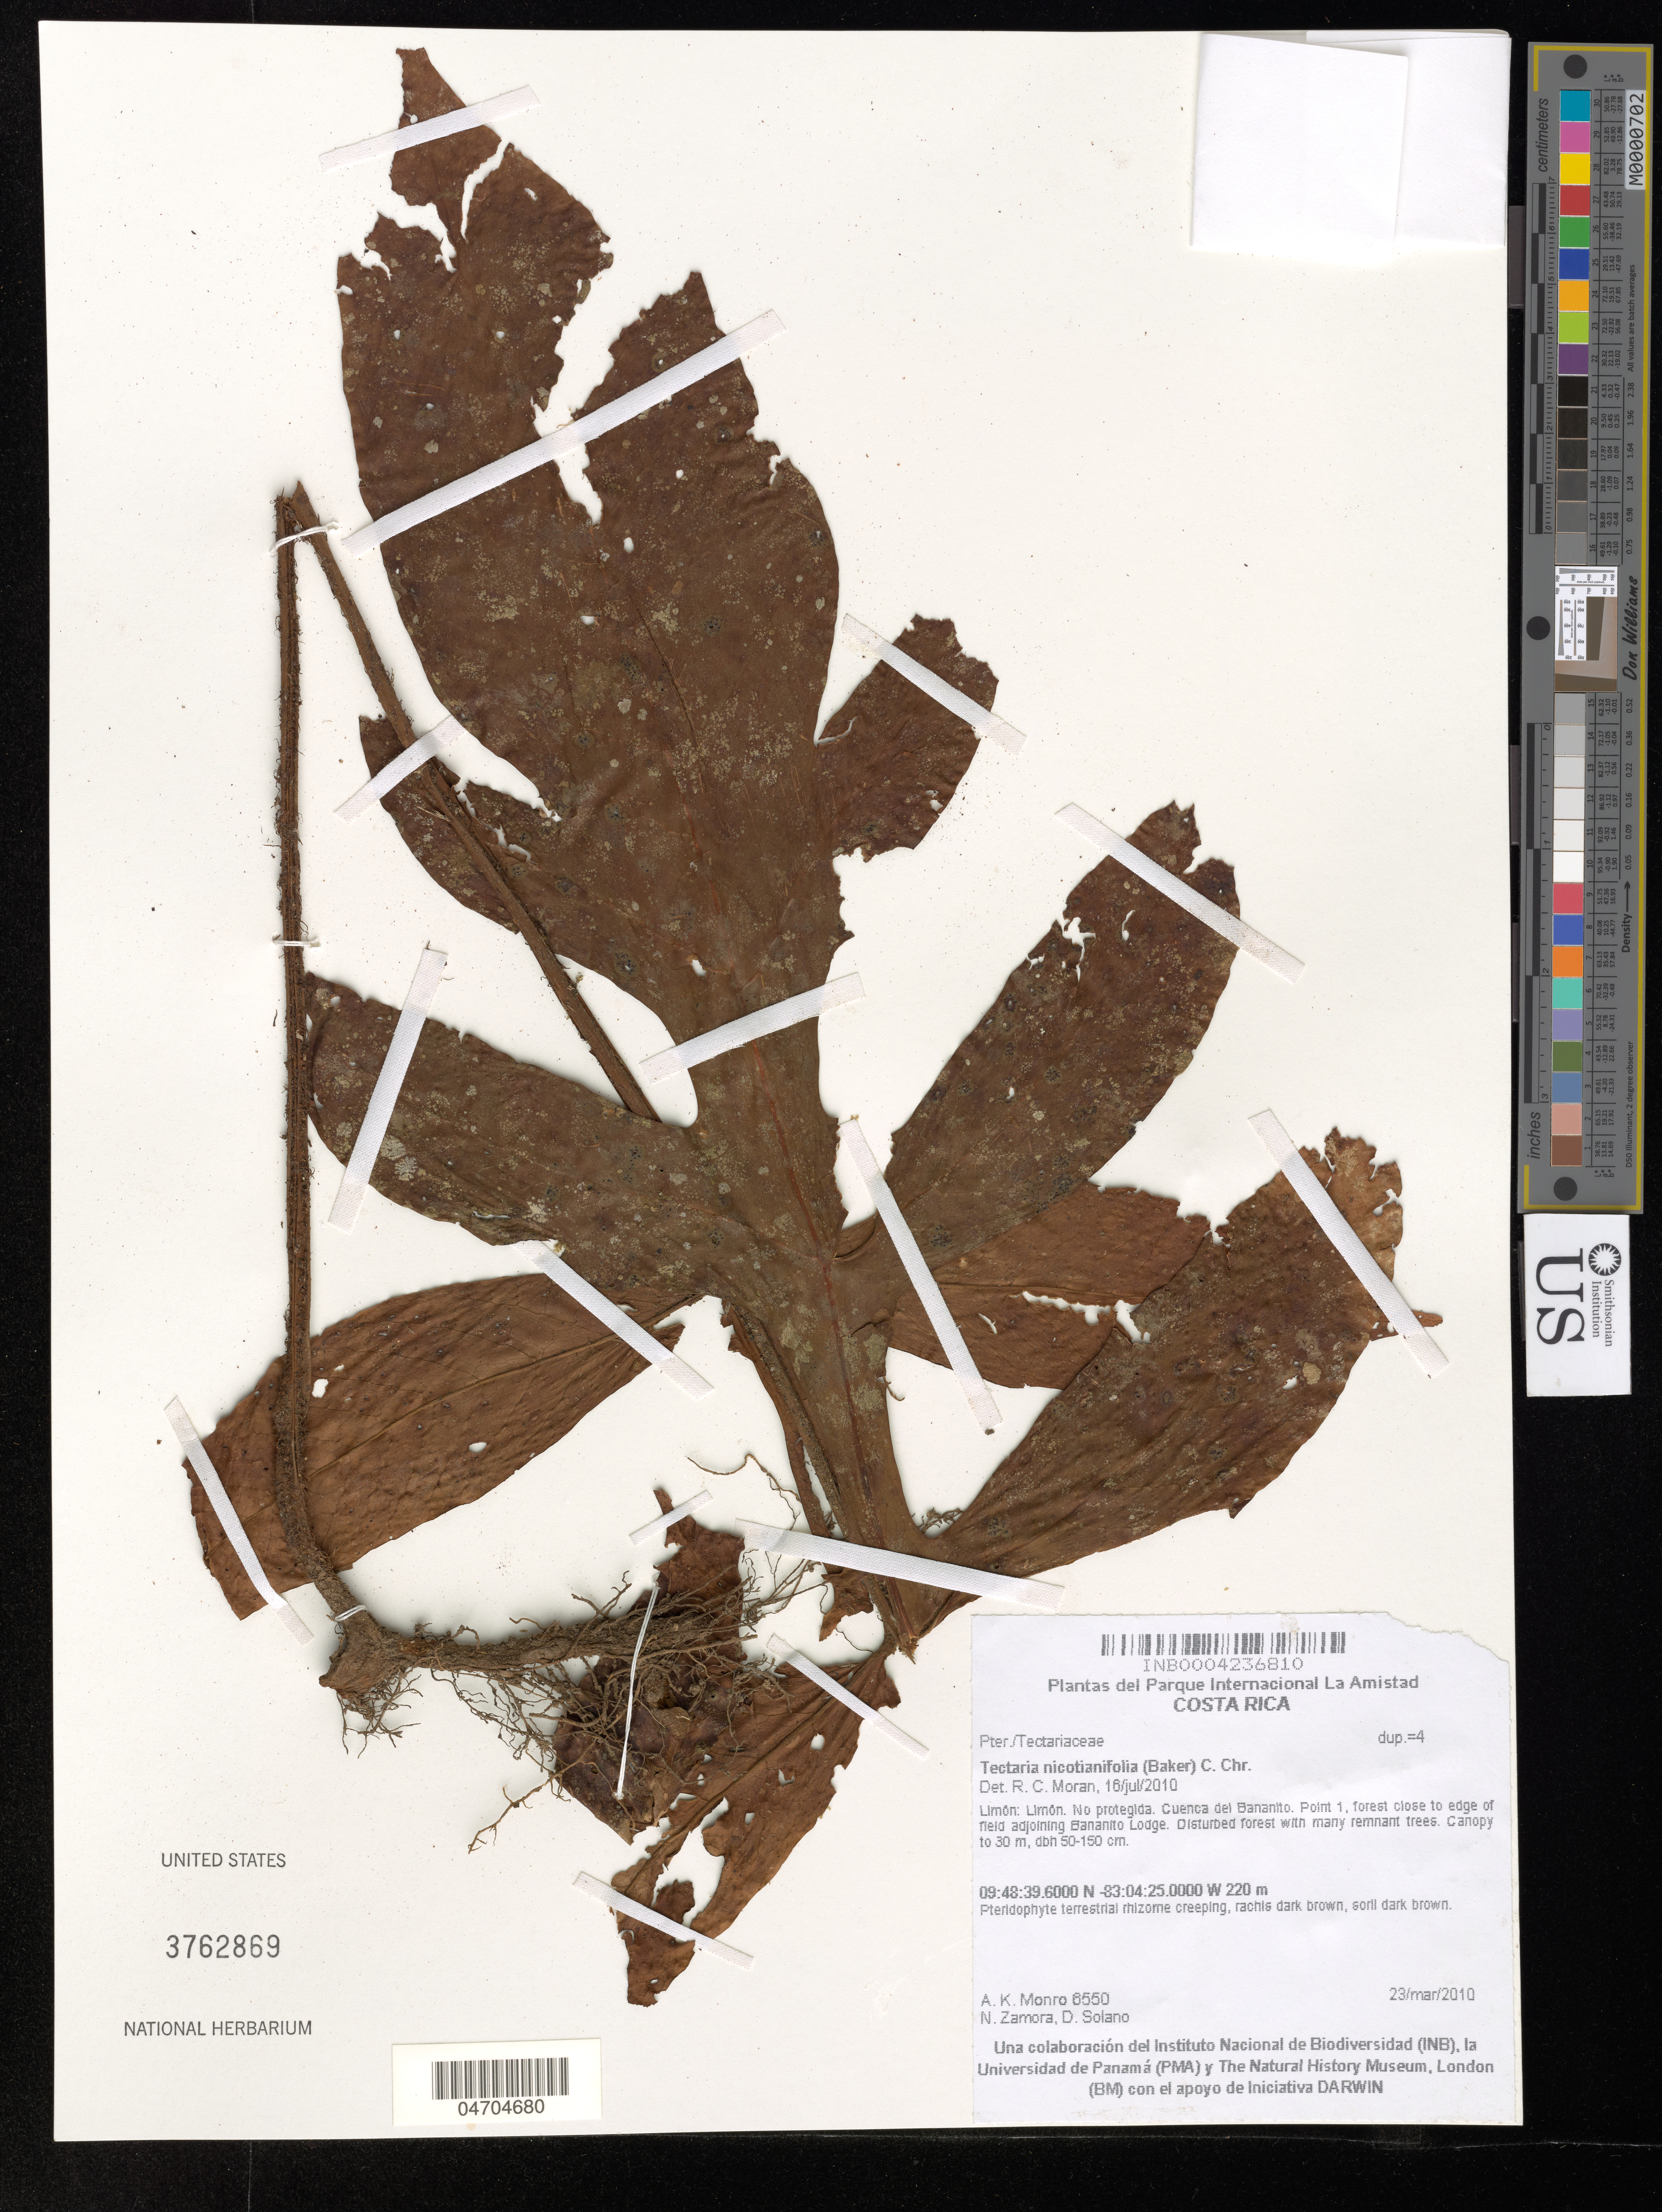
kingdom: Plantae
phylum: Tracheophyta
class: Polypodiopsida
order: Polypodiales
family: Tectariaceae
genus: Tectaria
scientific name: Tectaria nicotianifolia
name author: (Baker) C. Chr.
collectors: A. K. Monro, N. Zamora & D. Solano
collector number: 6550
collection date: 2010-03-23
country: Costa Rica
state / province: Limón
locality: Limón. No protegida. Cuenca del Bananito. Point 1, forest close to edge of field adjoining Bananito Lodge.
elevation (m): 220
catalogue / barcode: US 3762869